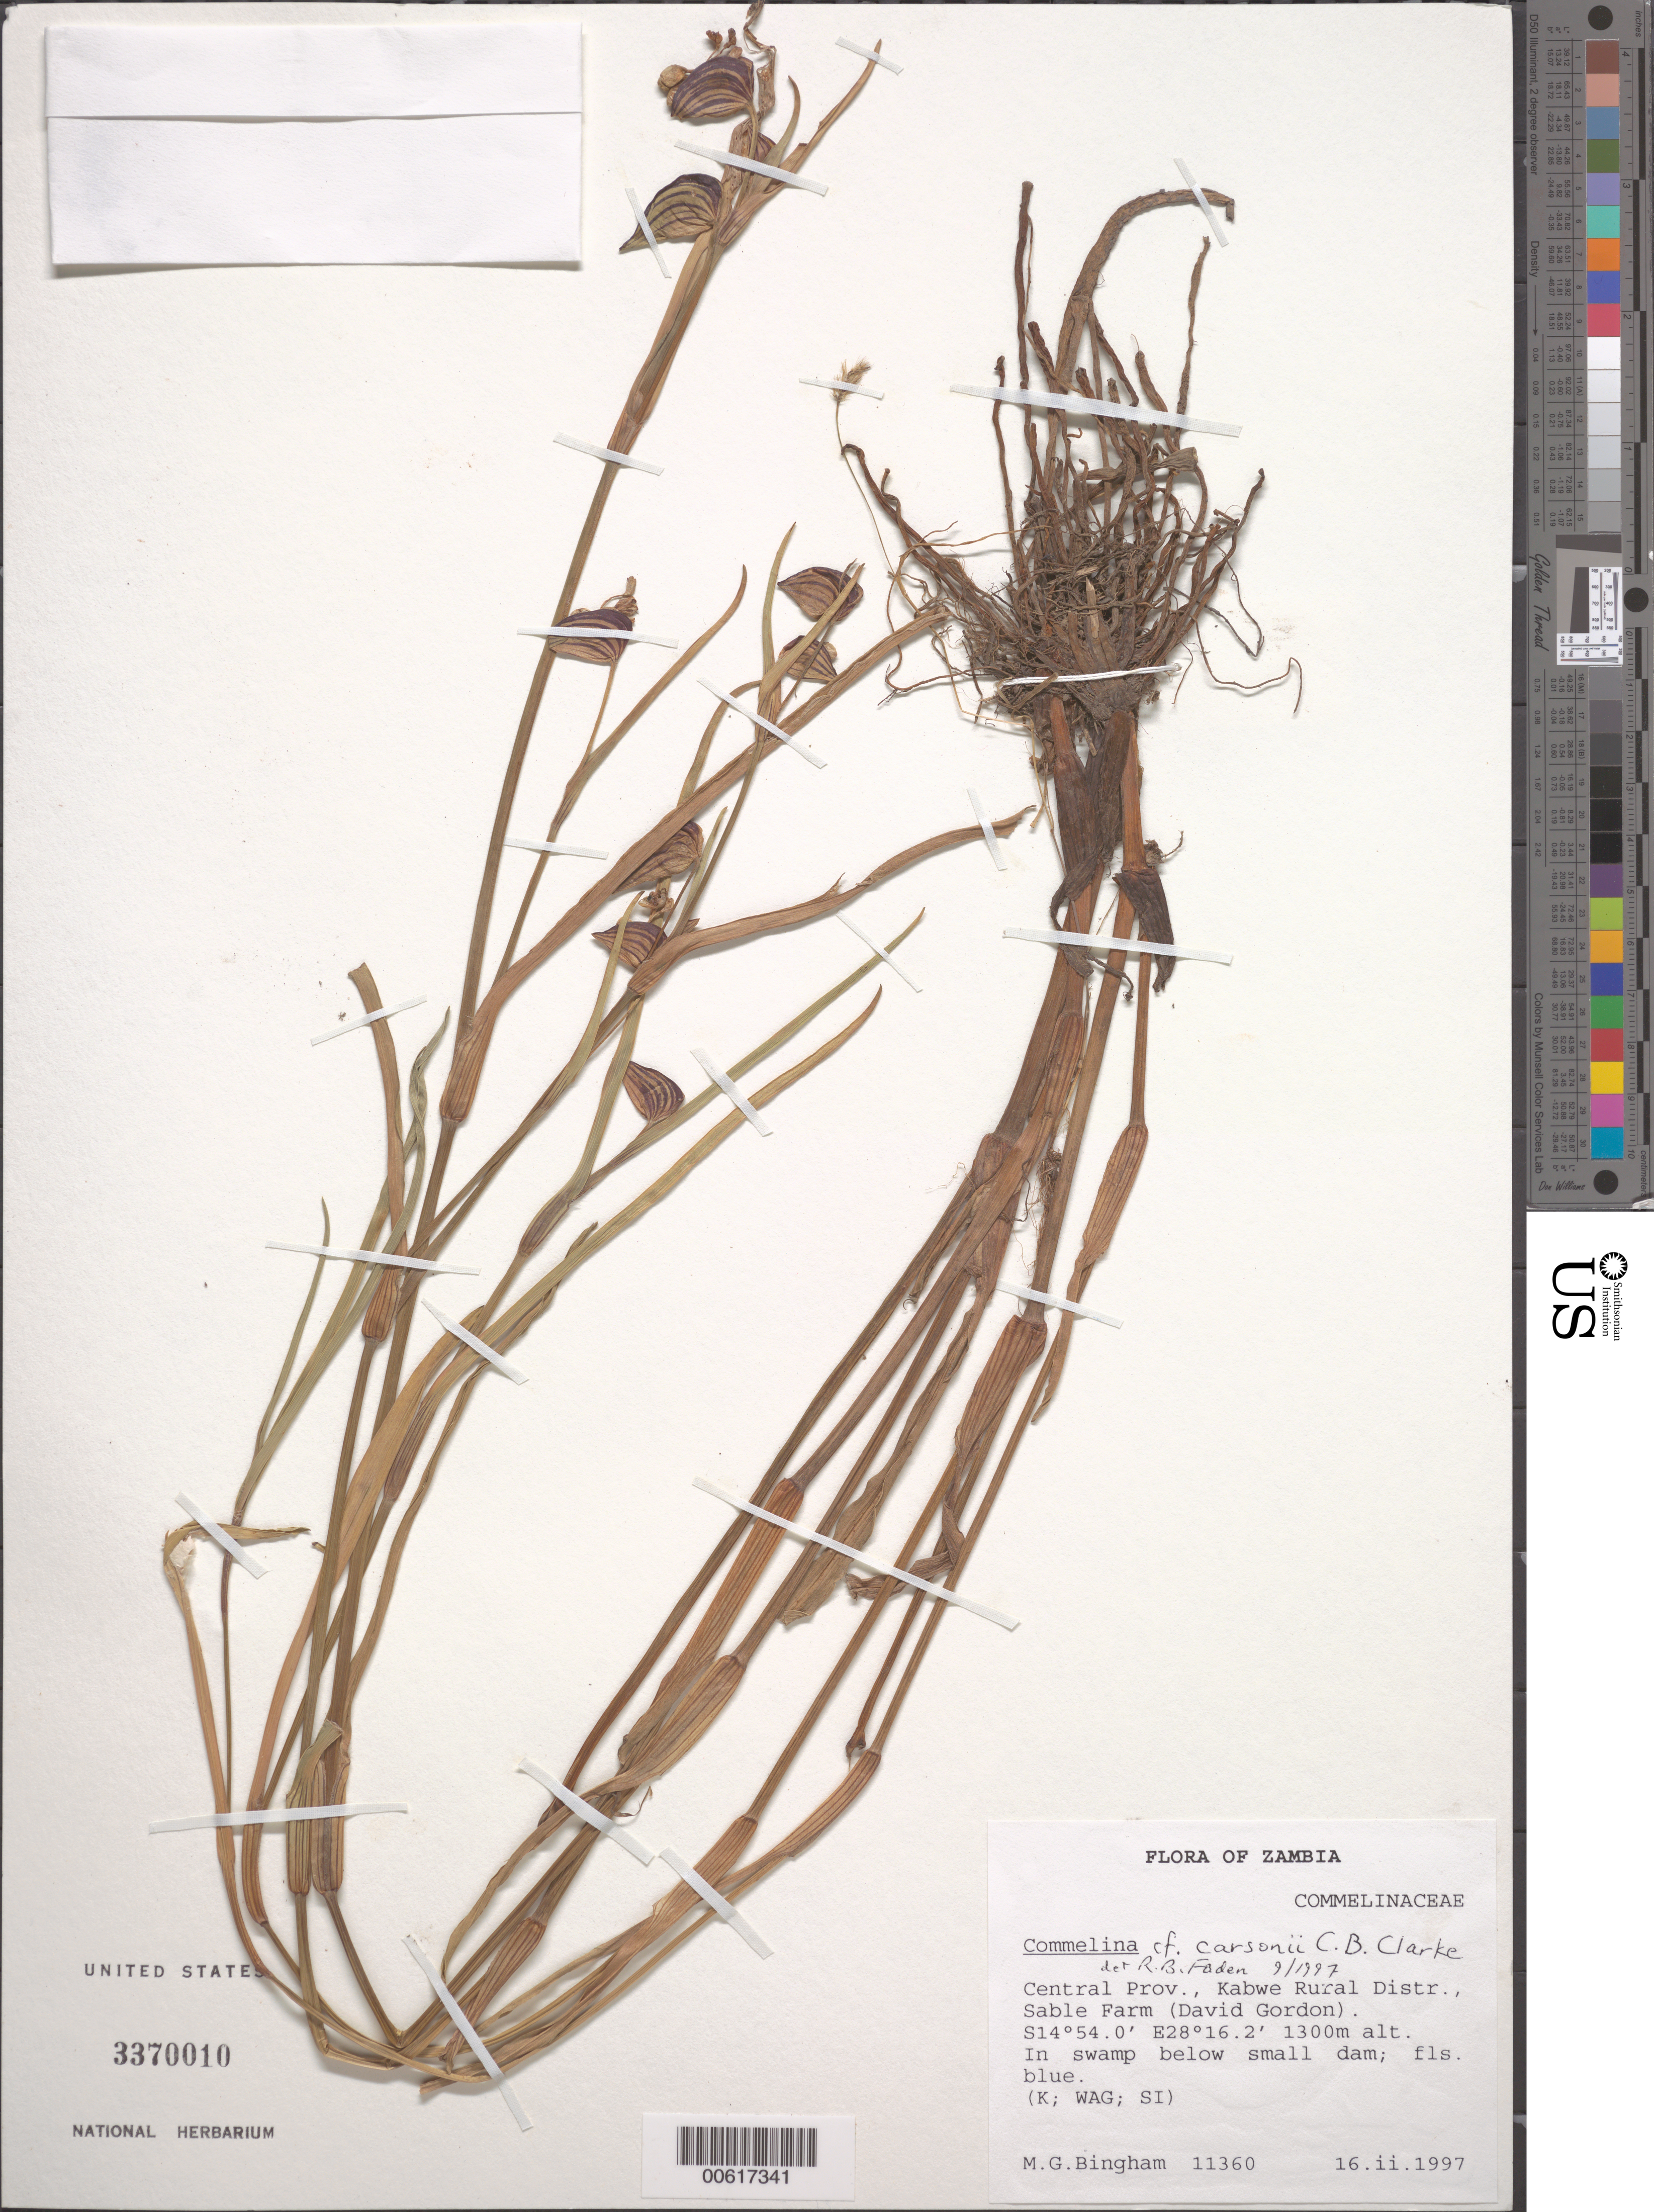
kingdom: Plantae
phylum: Tracheophyta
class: Liliopsida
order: Commelinales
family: Commelinaceae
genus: Commelina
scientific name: Commelina carsonii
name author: C.B. Clarke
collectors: M. Bingham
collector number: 11360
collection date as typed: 16 Feb 1997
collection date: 1997-02-16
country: Zambia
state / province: Central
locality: Kabwe rural dist., sable farm(david gordon)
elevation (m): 1300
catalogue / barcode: US 3370010